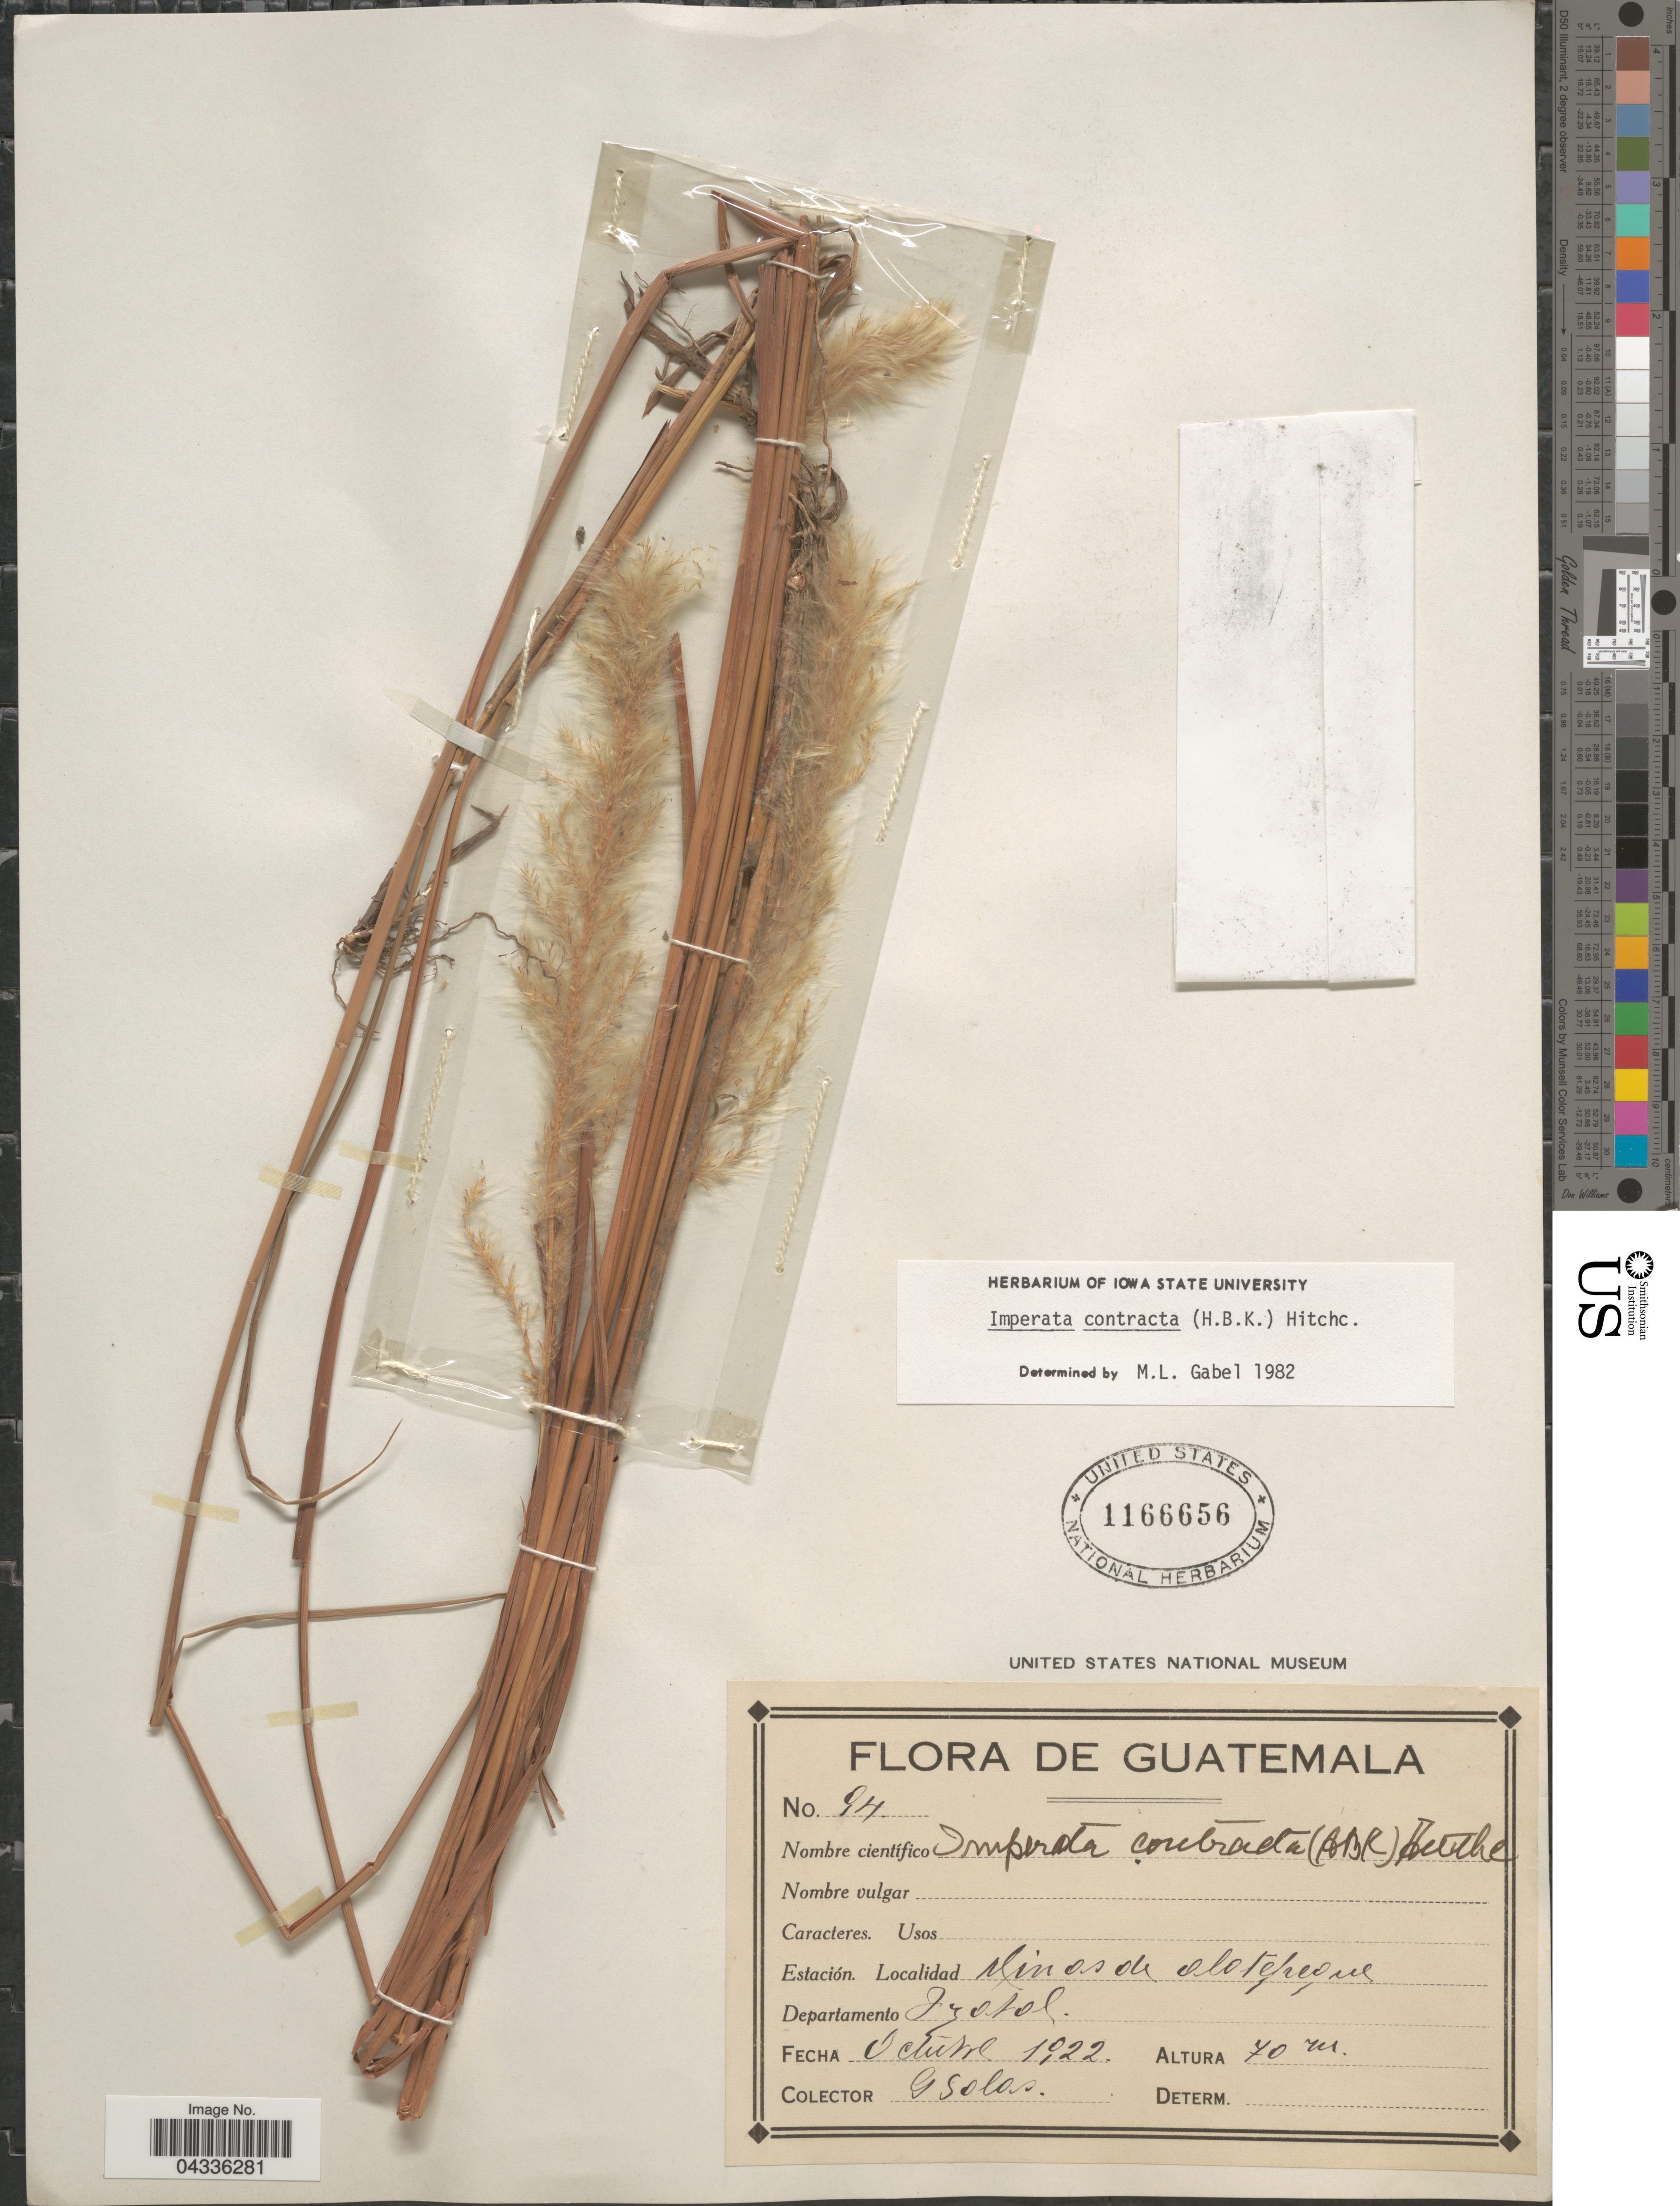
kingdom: Plantae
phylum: Tracheophyta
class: Liliopsida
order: Poales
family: Poaceae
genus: Imperata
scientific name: Imperata contracta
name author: (Kunth) Hitchc.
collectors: G. Solas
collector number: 94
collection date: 1922-10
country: Guatemala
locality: Minas de olotepeque. Departamento Izabal.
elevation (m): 70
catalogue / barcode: US 1166656